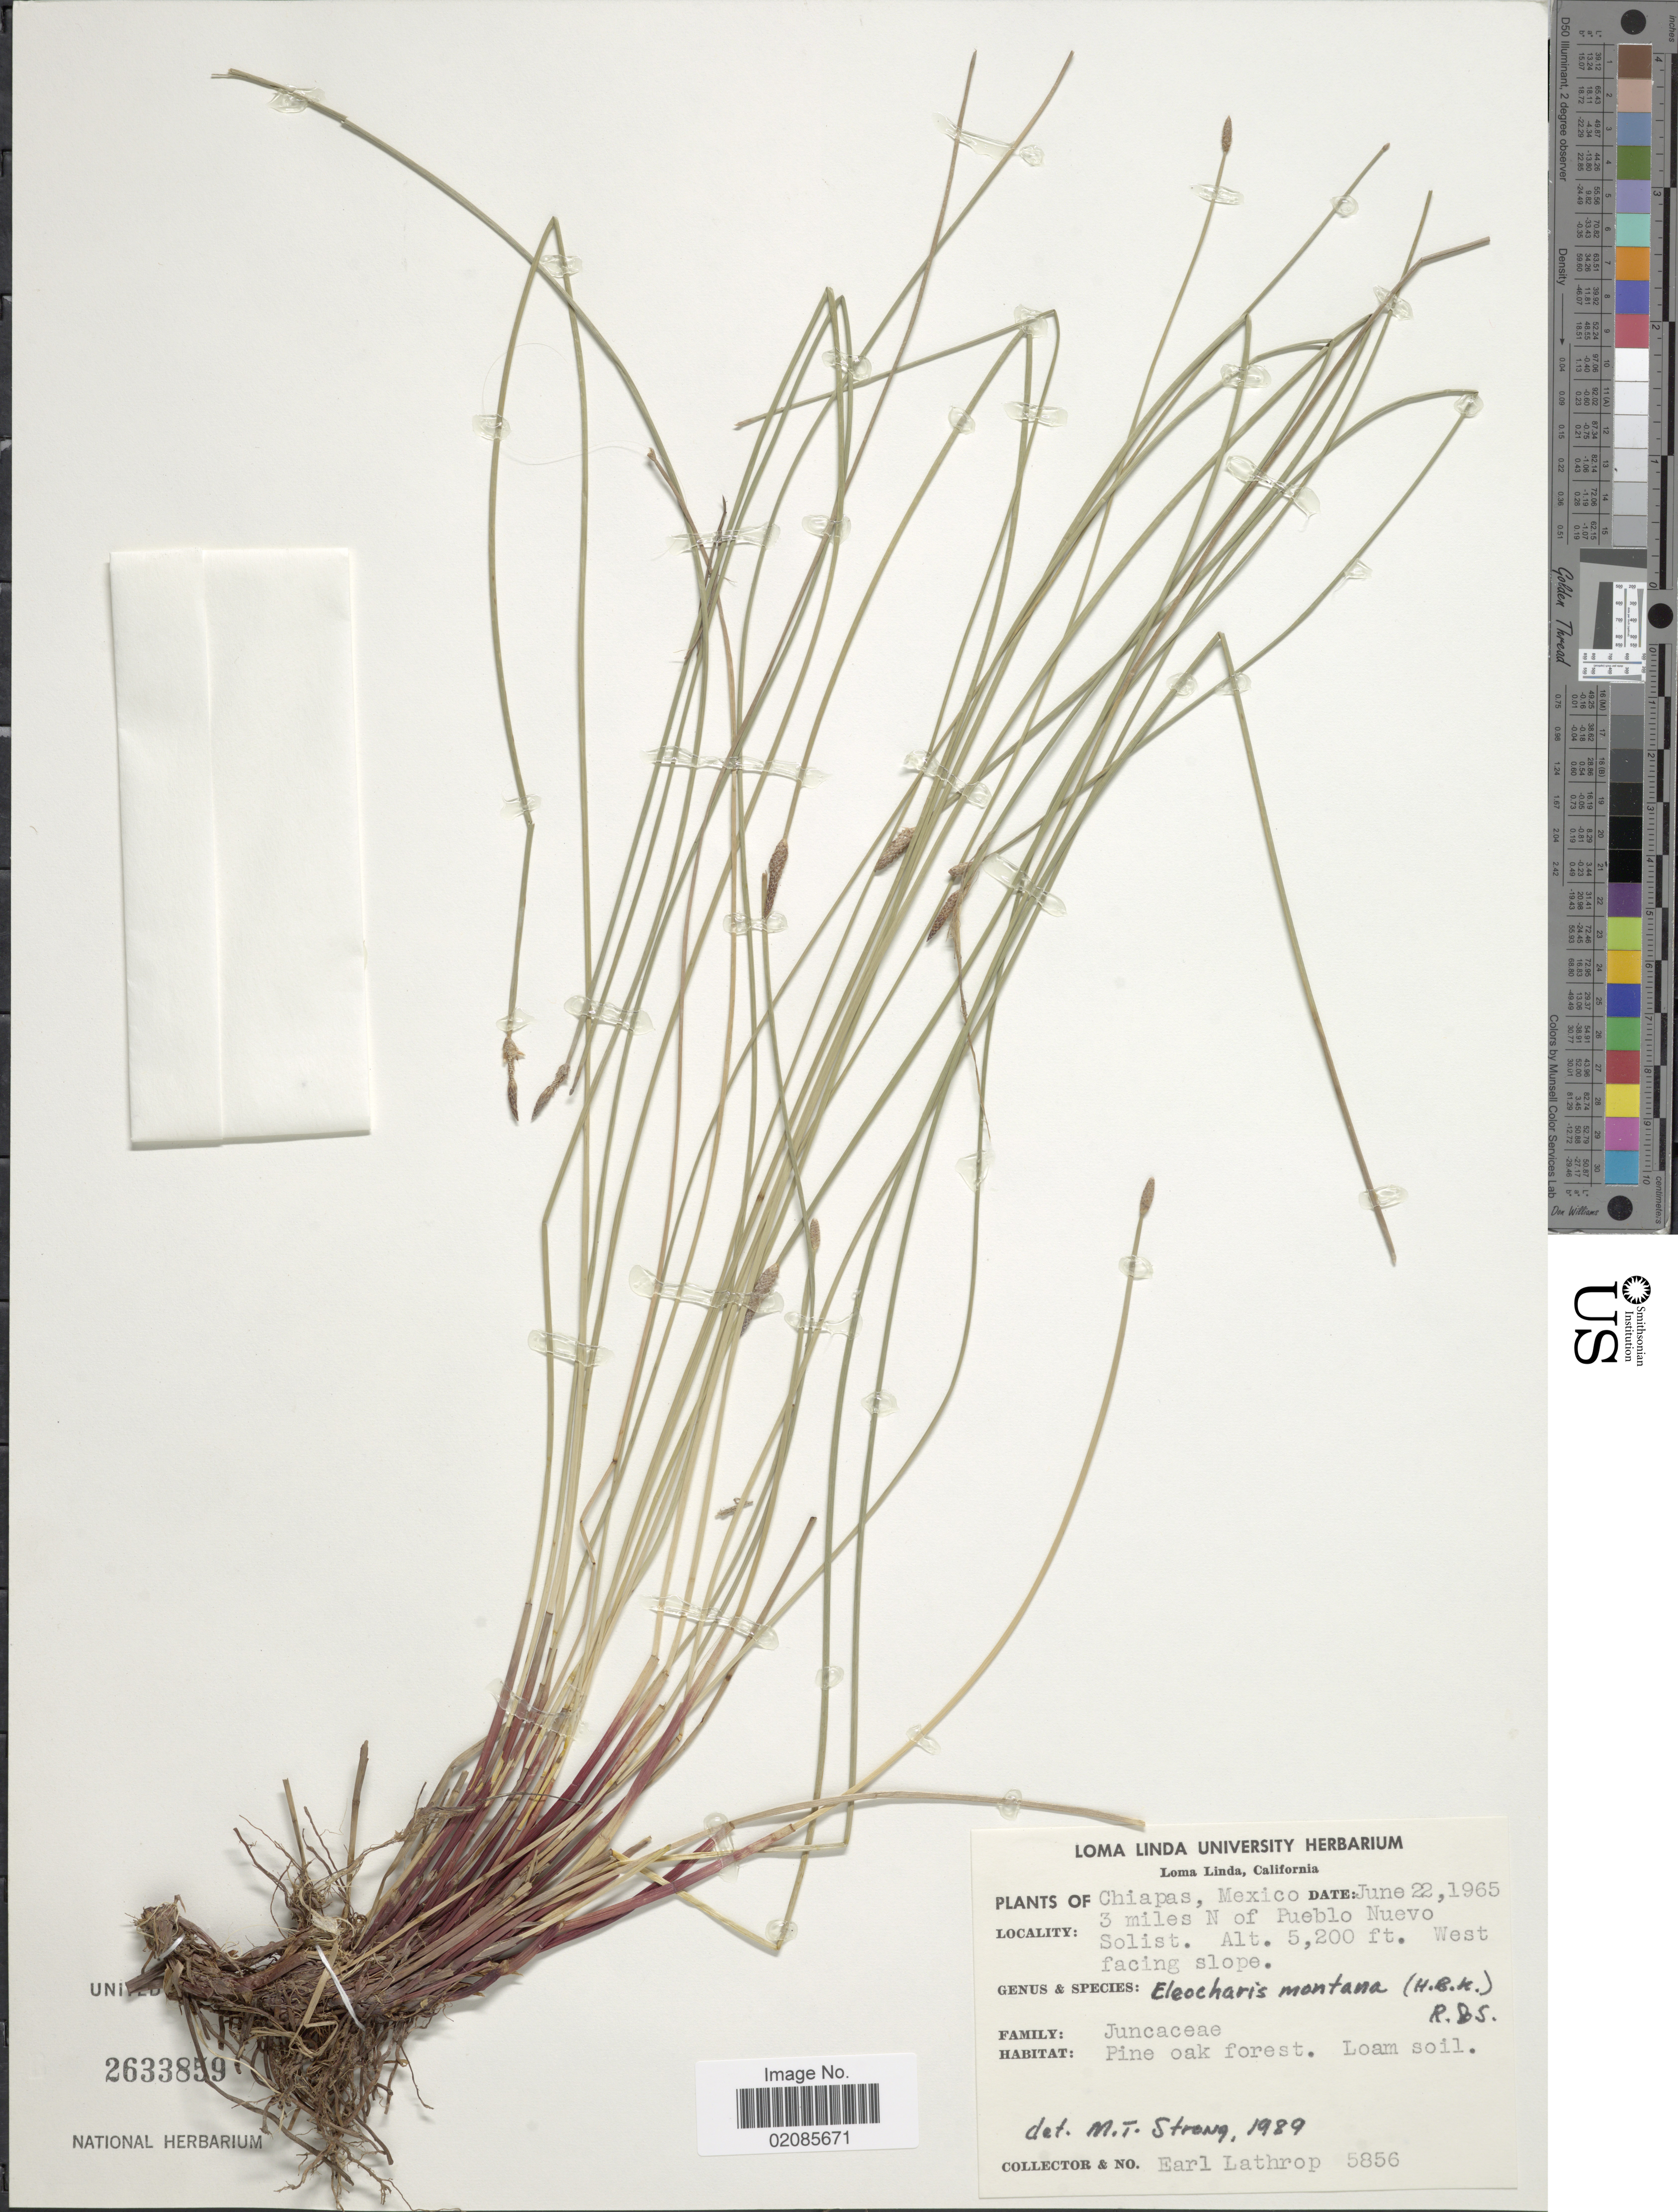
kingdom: Plantae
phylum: Tracheophyta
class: Liliopsida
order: Poales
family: Cyperaceae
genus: Eleocharis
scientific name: Eleocharis montana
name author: (Kunth) Roem. & Schult.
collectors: E. W. Lathrop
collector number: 5856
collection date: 1965-06-22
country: Mexico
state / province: Chiapas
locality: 3 miles N of Pueblo Nuevo Solist, West facing slope.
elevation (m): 1585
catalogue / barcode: US 2633859